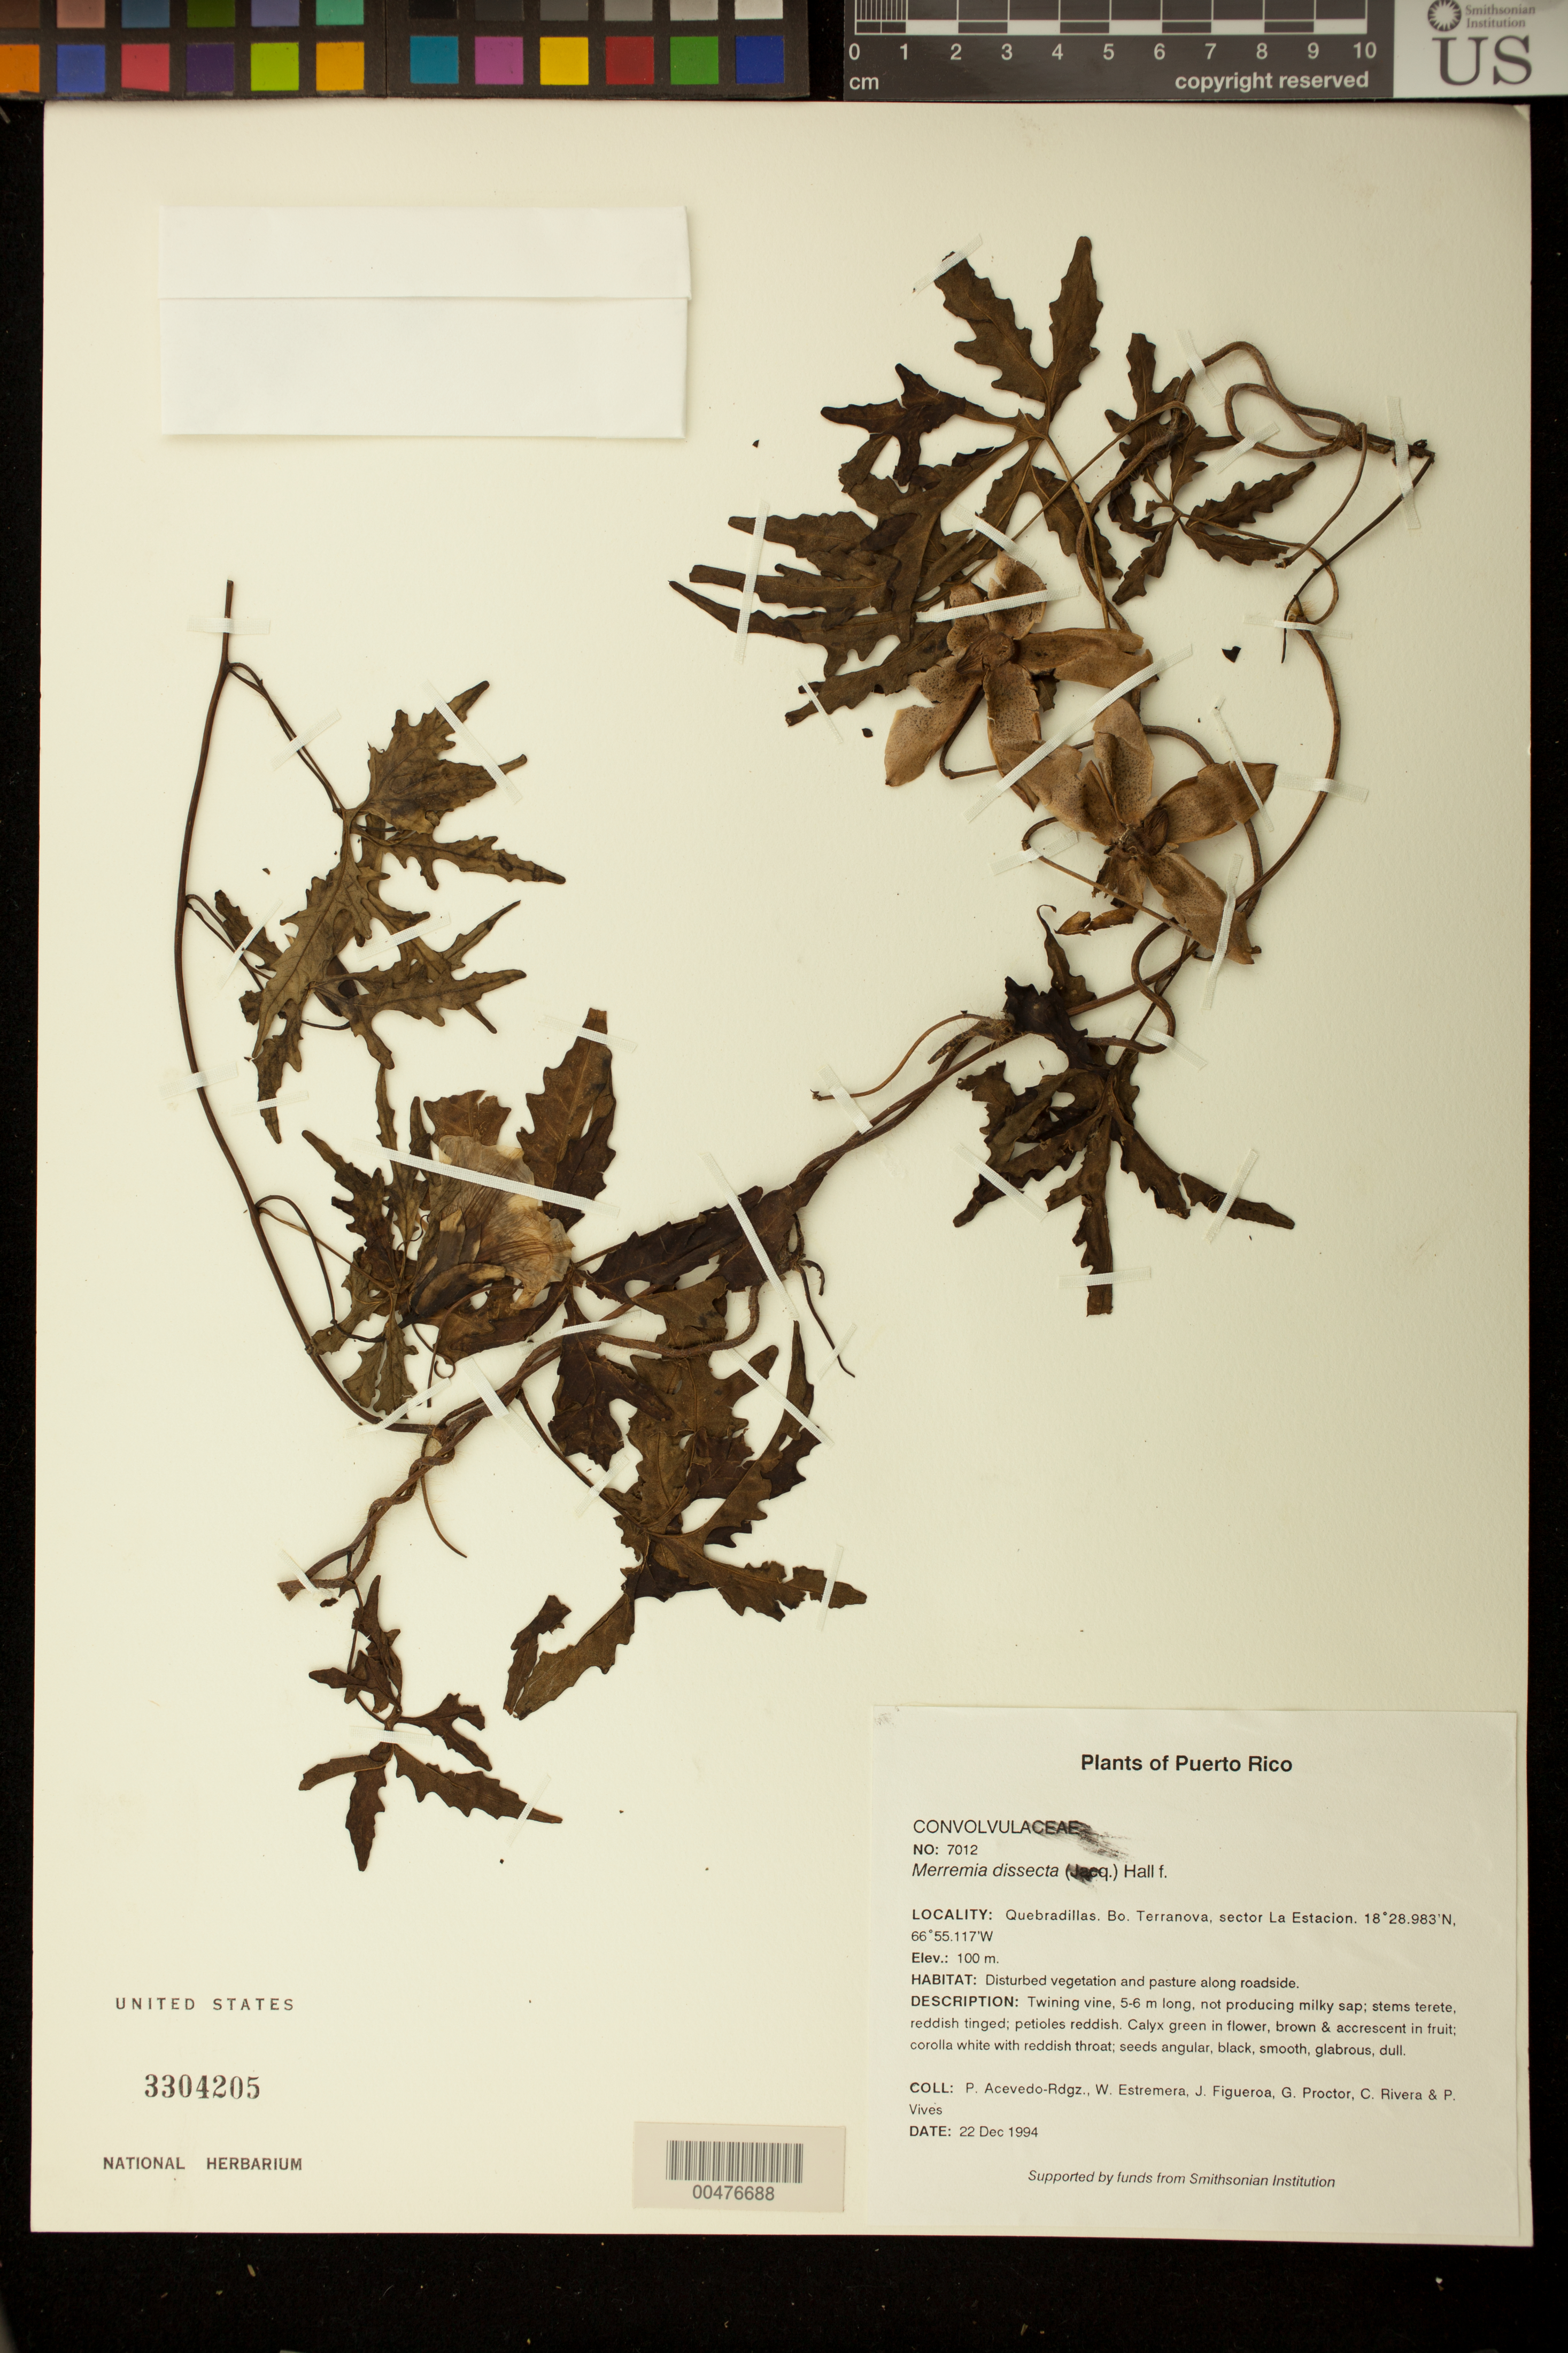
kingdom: Plantae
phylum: Tracheophyta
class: Magnoliopsida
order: Solanales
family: Convolvulaceae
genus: Distimake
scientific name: Distimake dissectus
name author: (Jacq.) A. R. Simões & Staples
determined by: Strong, Mark T., (BOT), Smithsonian Institution - National Museum of Natural History (UNITED STATES)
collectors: P. Acevedo-Rodr., W. Estremera, J. Figueroa, G. R. Proctor, C. Rivera & P. Vives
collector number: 7012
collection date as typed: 22 Dec 1994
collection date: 1994-12-22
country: Puerto Rico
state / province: Quebradillas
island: Puerto Rico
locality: Quebradillas. Bo. Terranova, sector La Estación.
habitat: Disturbed vegetation and pasture along roadside.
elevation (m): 100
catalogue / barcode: US 3304205